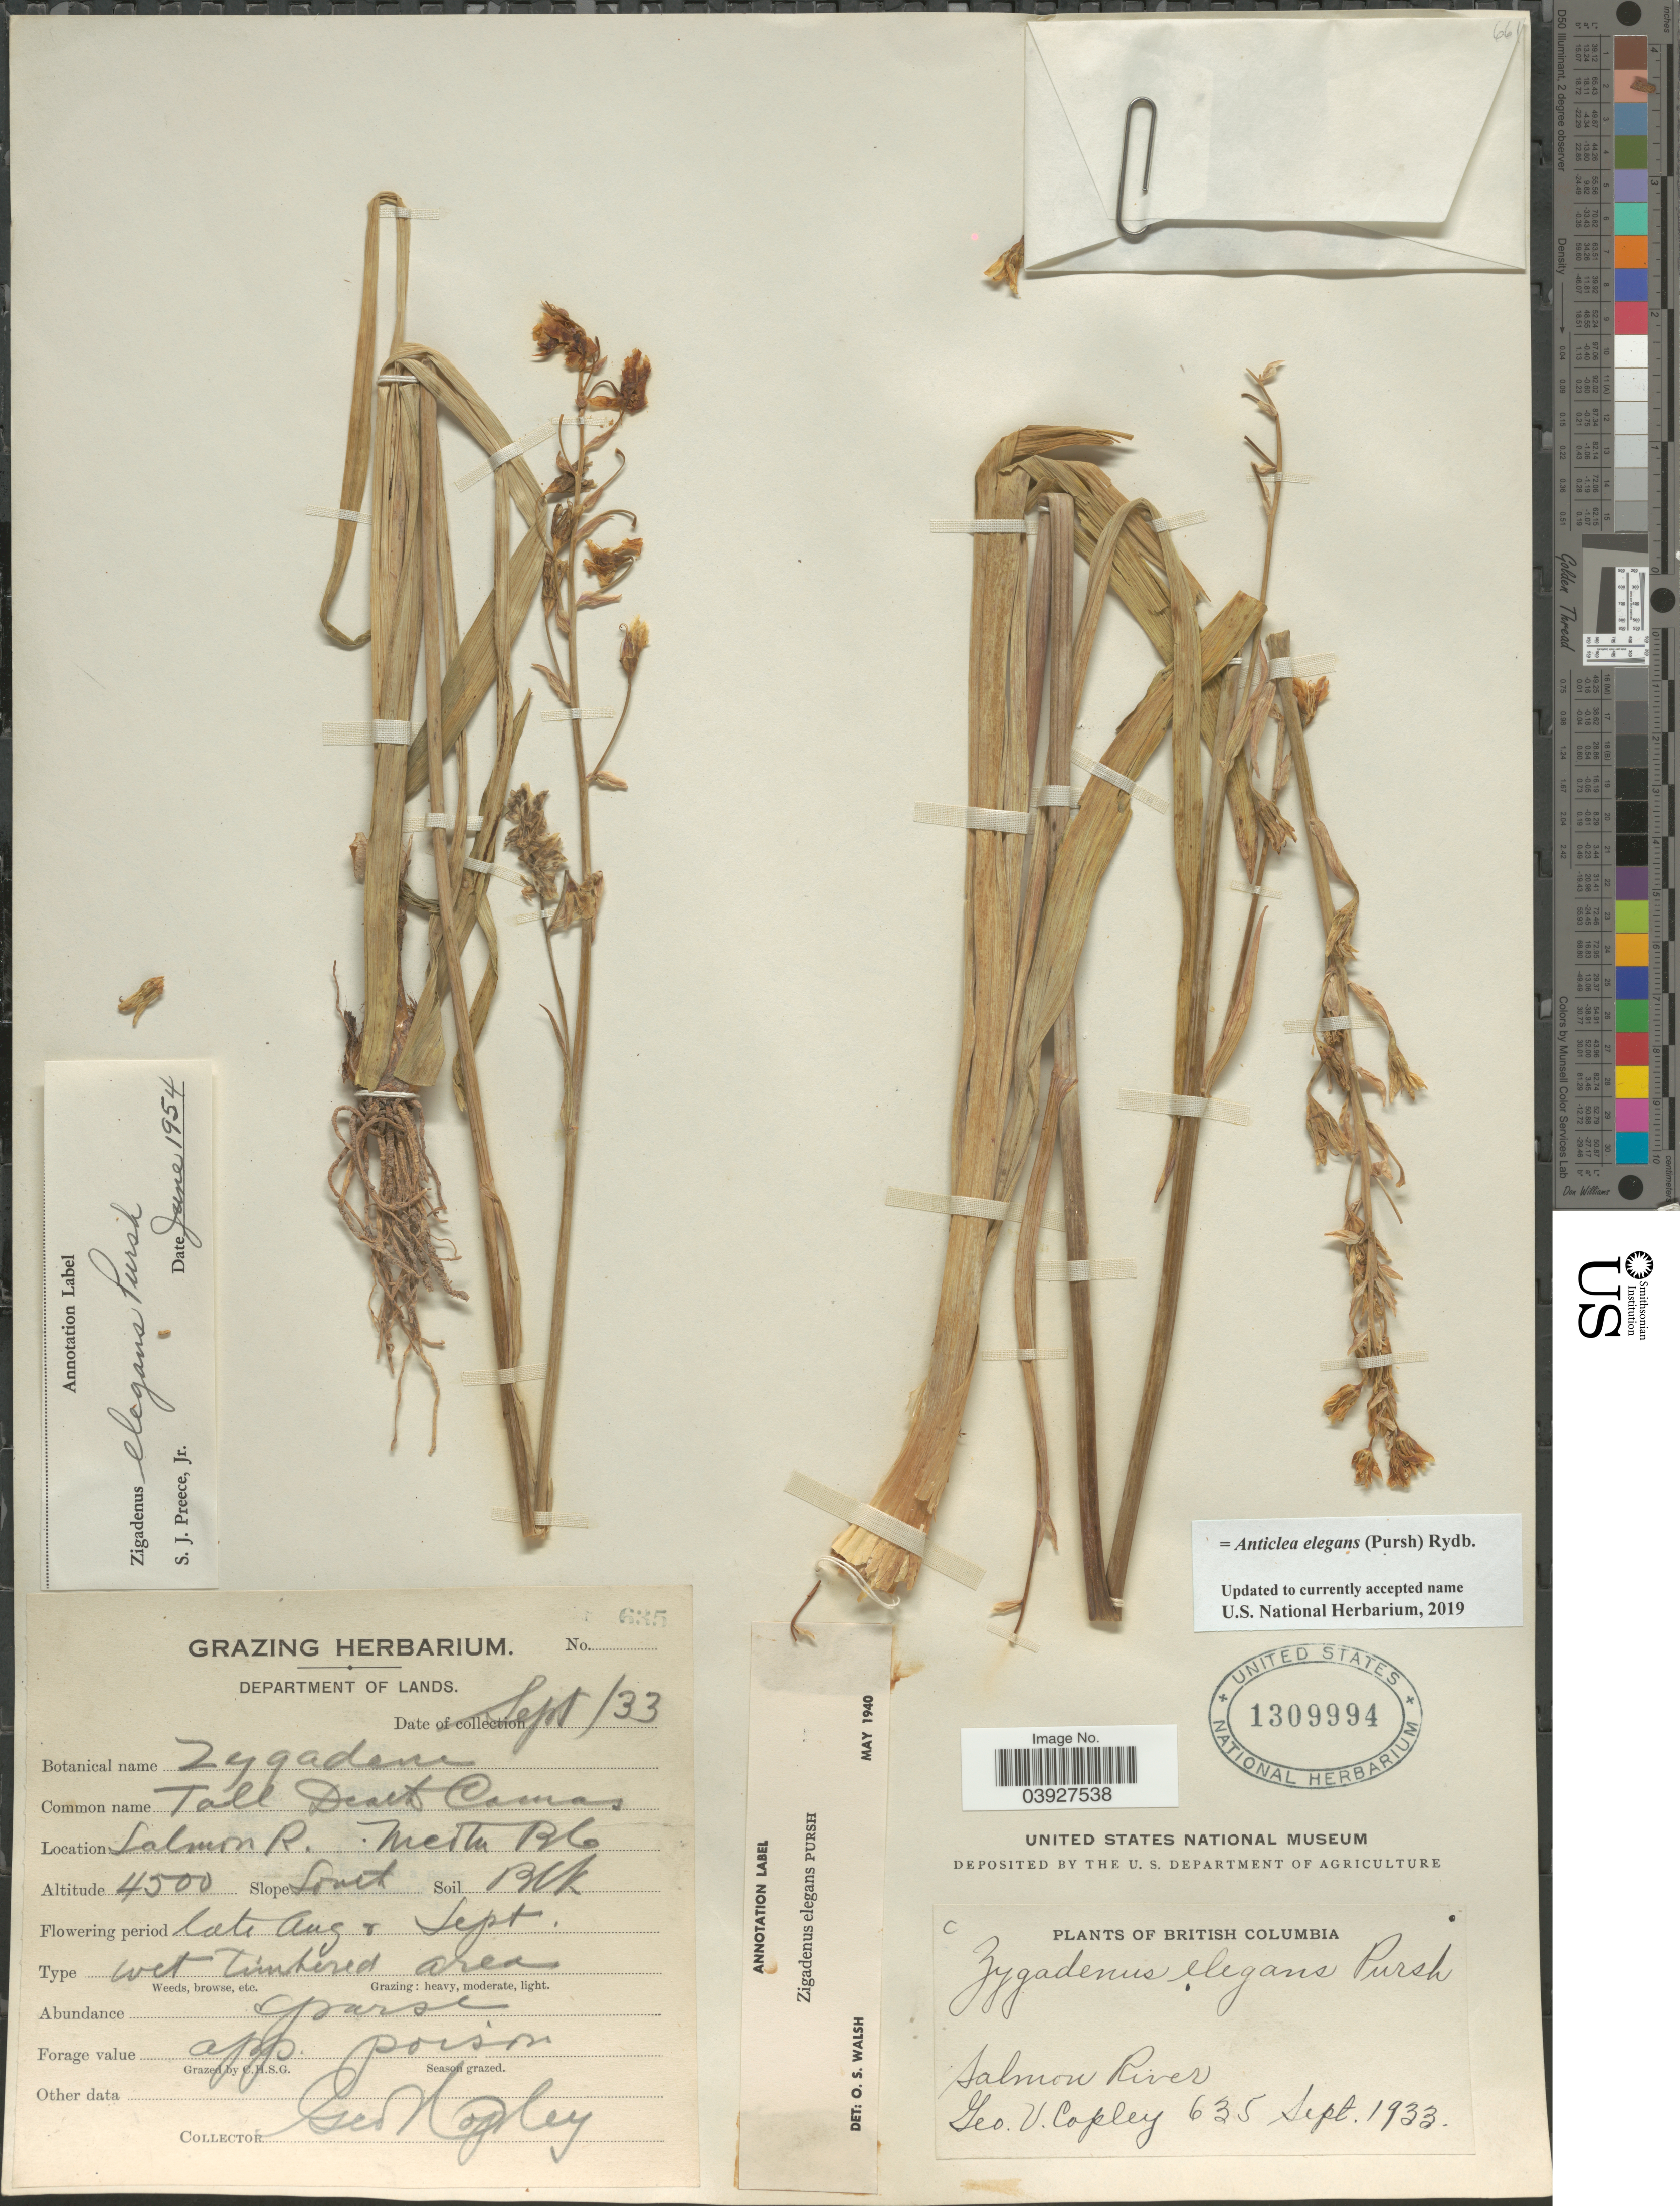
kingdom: Plantae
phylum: Tracheophyta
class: Liliopsida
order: Liliales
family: Melanthiaceae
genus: Anticlea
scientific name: Anticlea elegans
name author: (Pursh) Rydb.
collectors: G. Copley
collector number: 635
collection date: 1933-09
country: Canada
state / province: British Columbia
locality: Salmon River. Department of Lands. Metta R6. Slope South.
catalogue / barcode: US 1309994